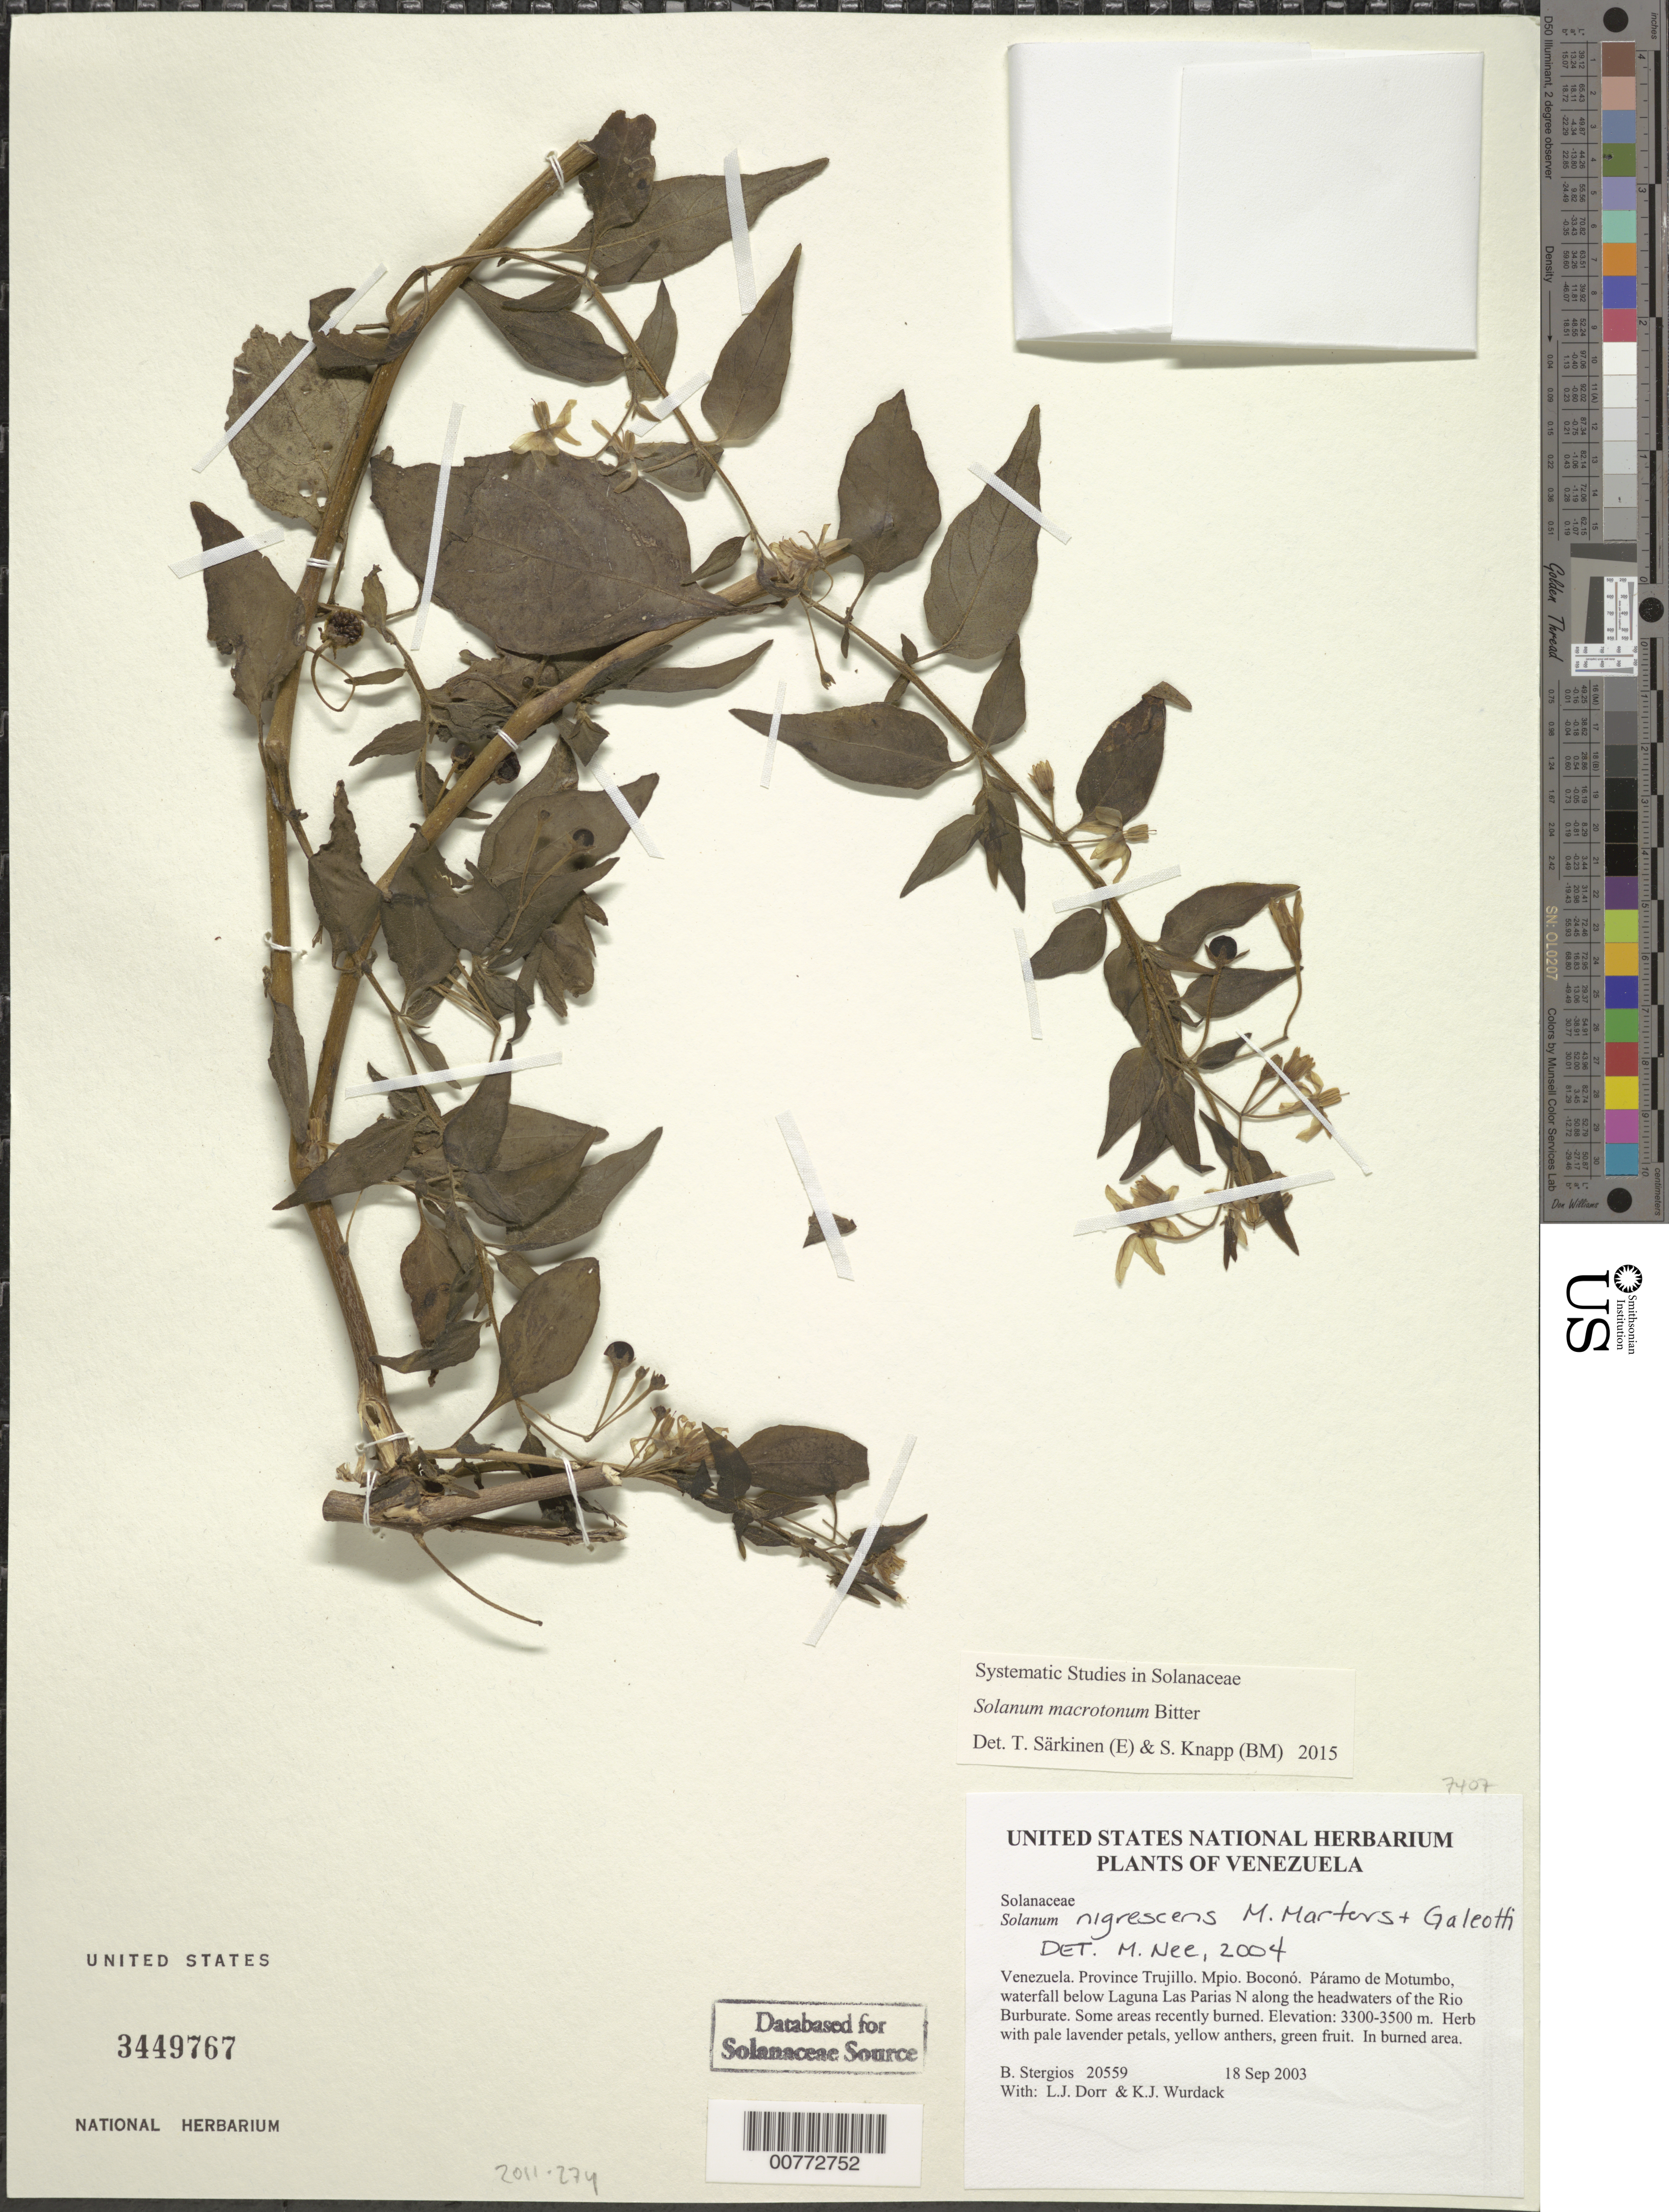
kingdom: Plantae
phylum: Tracheophyta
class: Magnoliopsida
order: Solanales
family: Solanaceae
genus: Solanum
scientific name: Solanum nigrescens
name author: M. Martens & Galeotti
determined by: Nee, Michael H.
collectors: B. G. Stergios & L. J. Dorr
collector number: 20559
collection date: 2003-09-18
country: Venezuela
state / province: Trujillo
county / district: Boconó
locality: Páramo de Motumbo, waterfall below Laguna Las Parias N along the headwaters of the Rio Burburate.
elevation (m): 3300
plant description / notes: BM, NY, PORT, US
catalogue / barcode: US 3449767